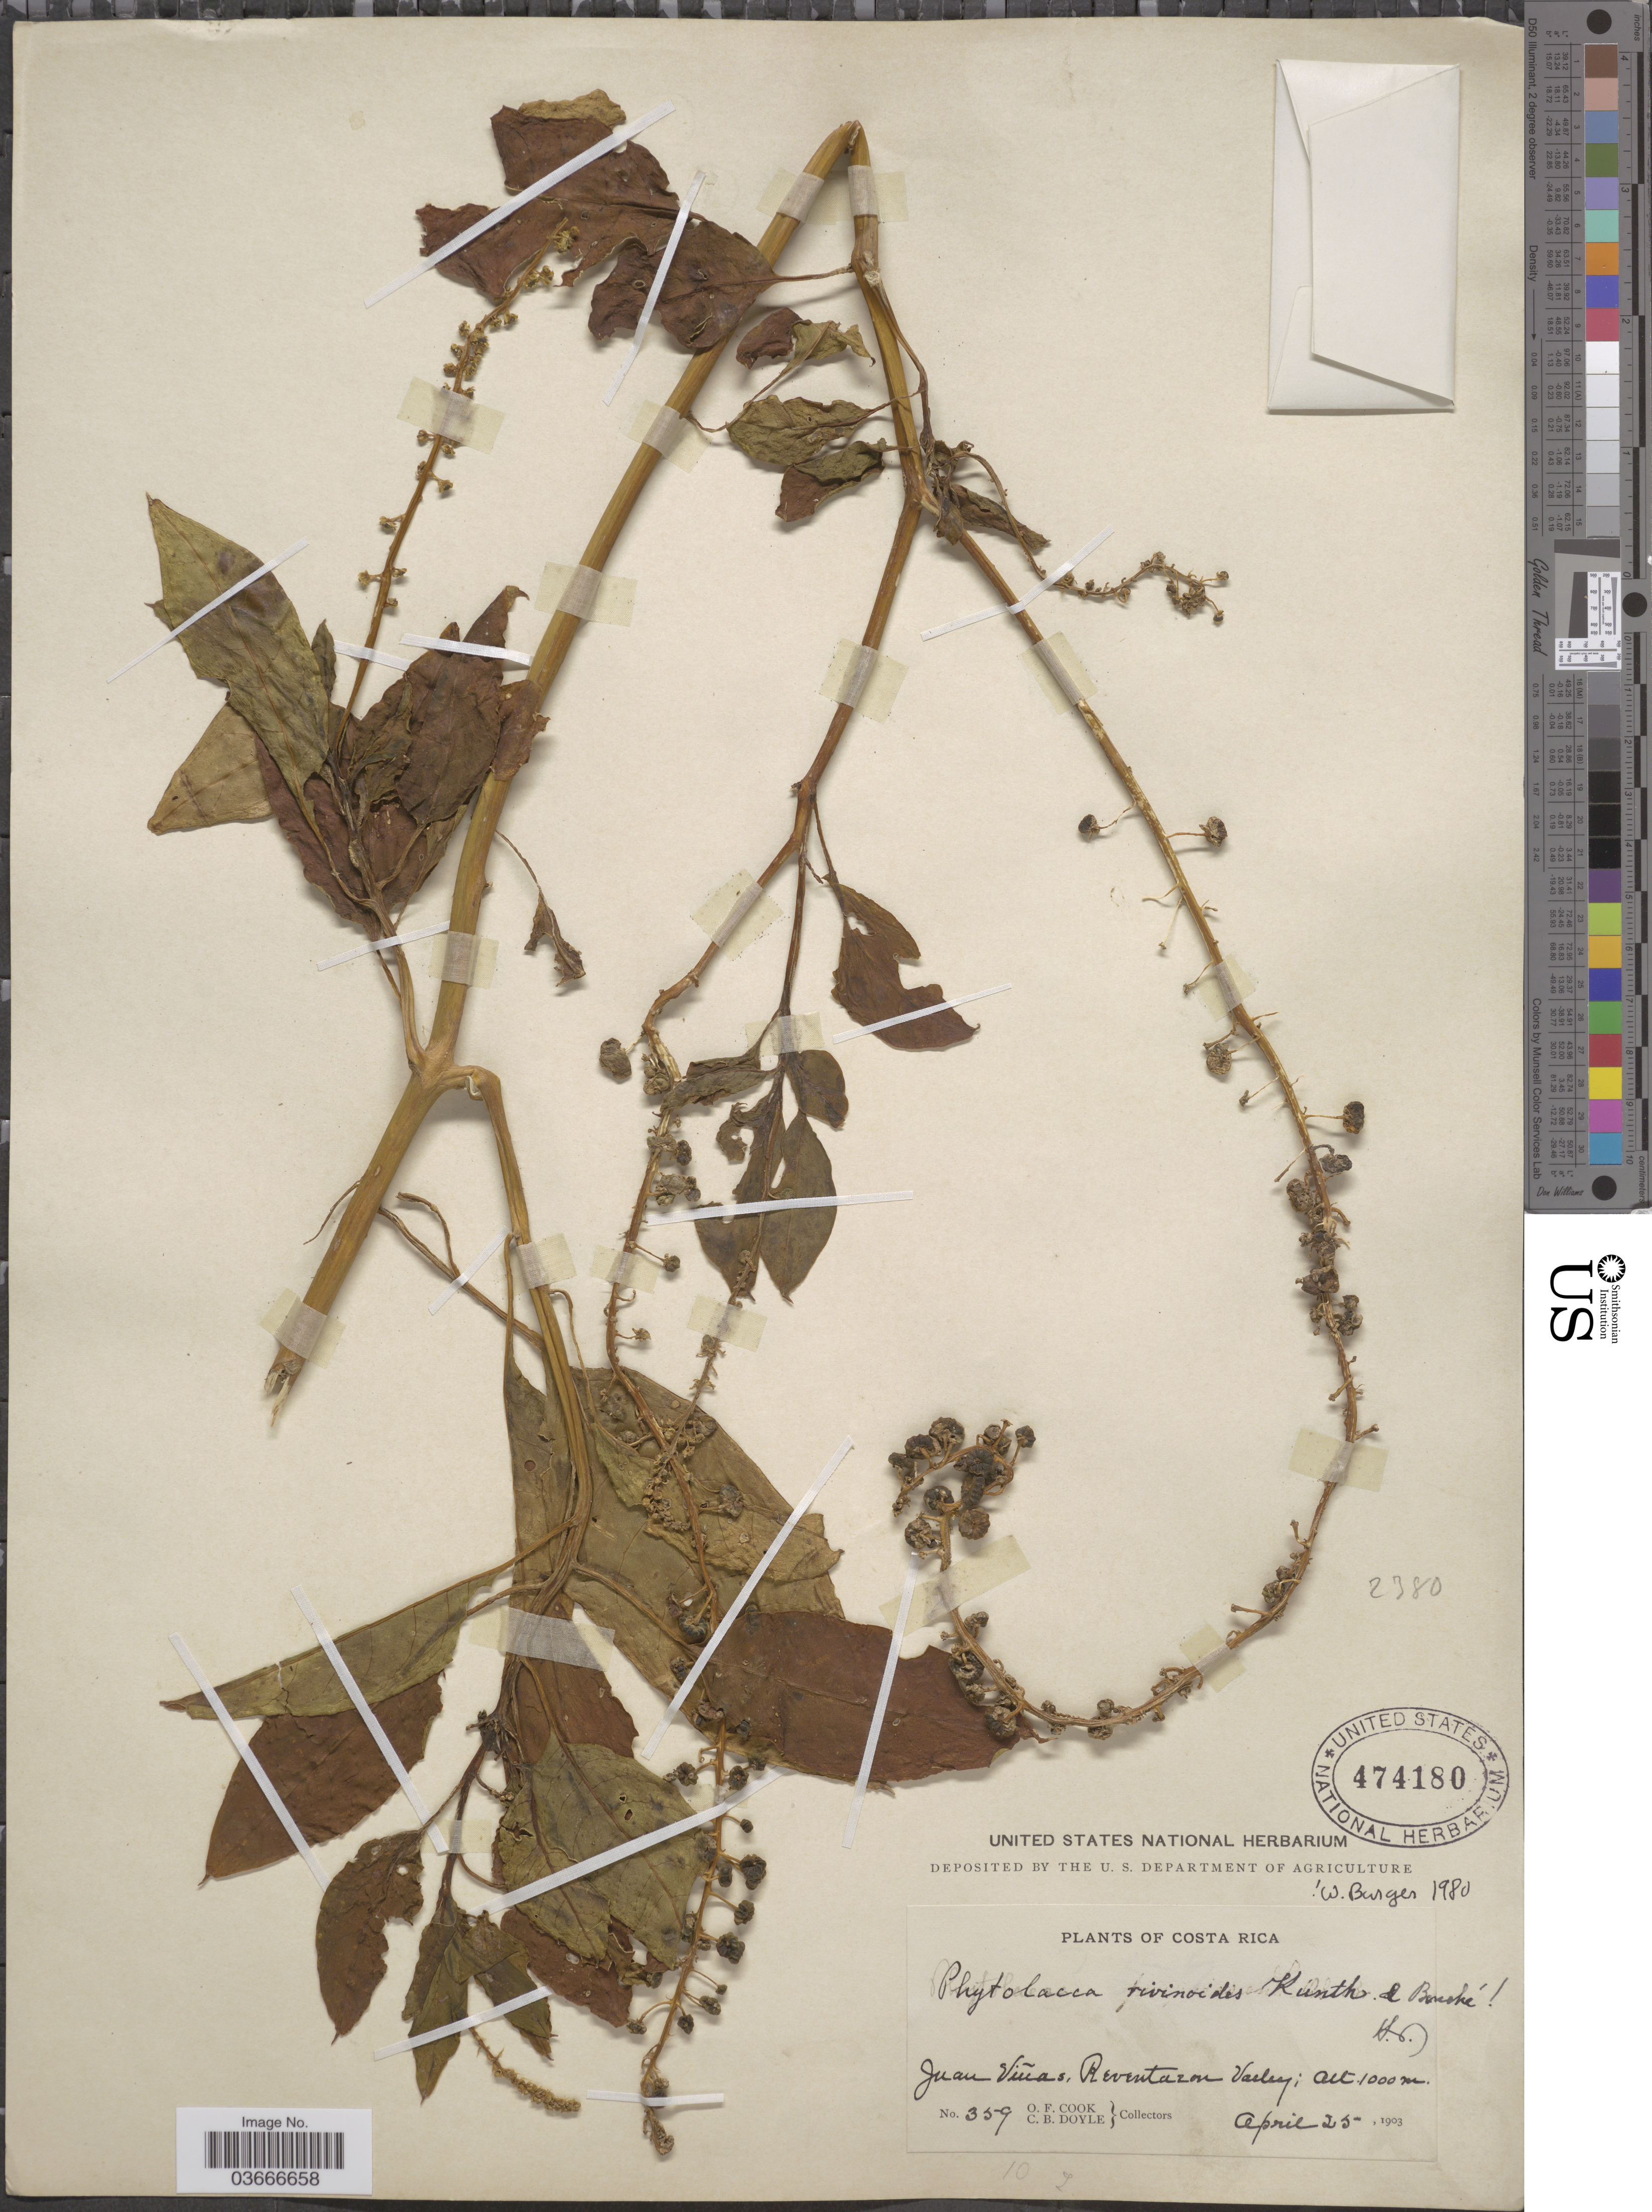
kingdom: Plantae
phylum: Tracheophyta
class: Magnoliopsida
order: Caryophyllales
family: Phytolaccaceae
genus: Phytolacca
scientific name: Phytolacca rivinoides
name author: Kunth & C.D. Bouché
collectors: O. F. Cook & C. Doyle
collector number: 359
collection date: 1903-04-25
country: Costa Rica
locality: Juan Viñas, Reventazon Valley.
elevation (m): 1000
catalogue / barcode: US 474180